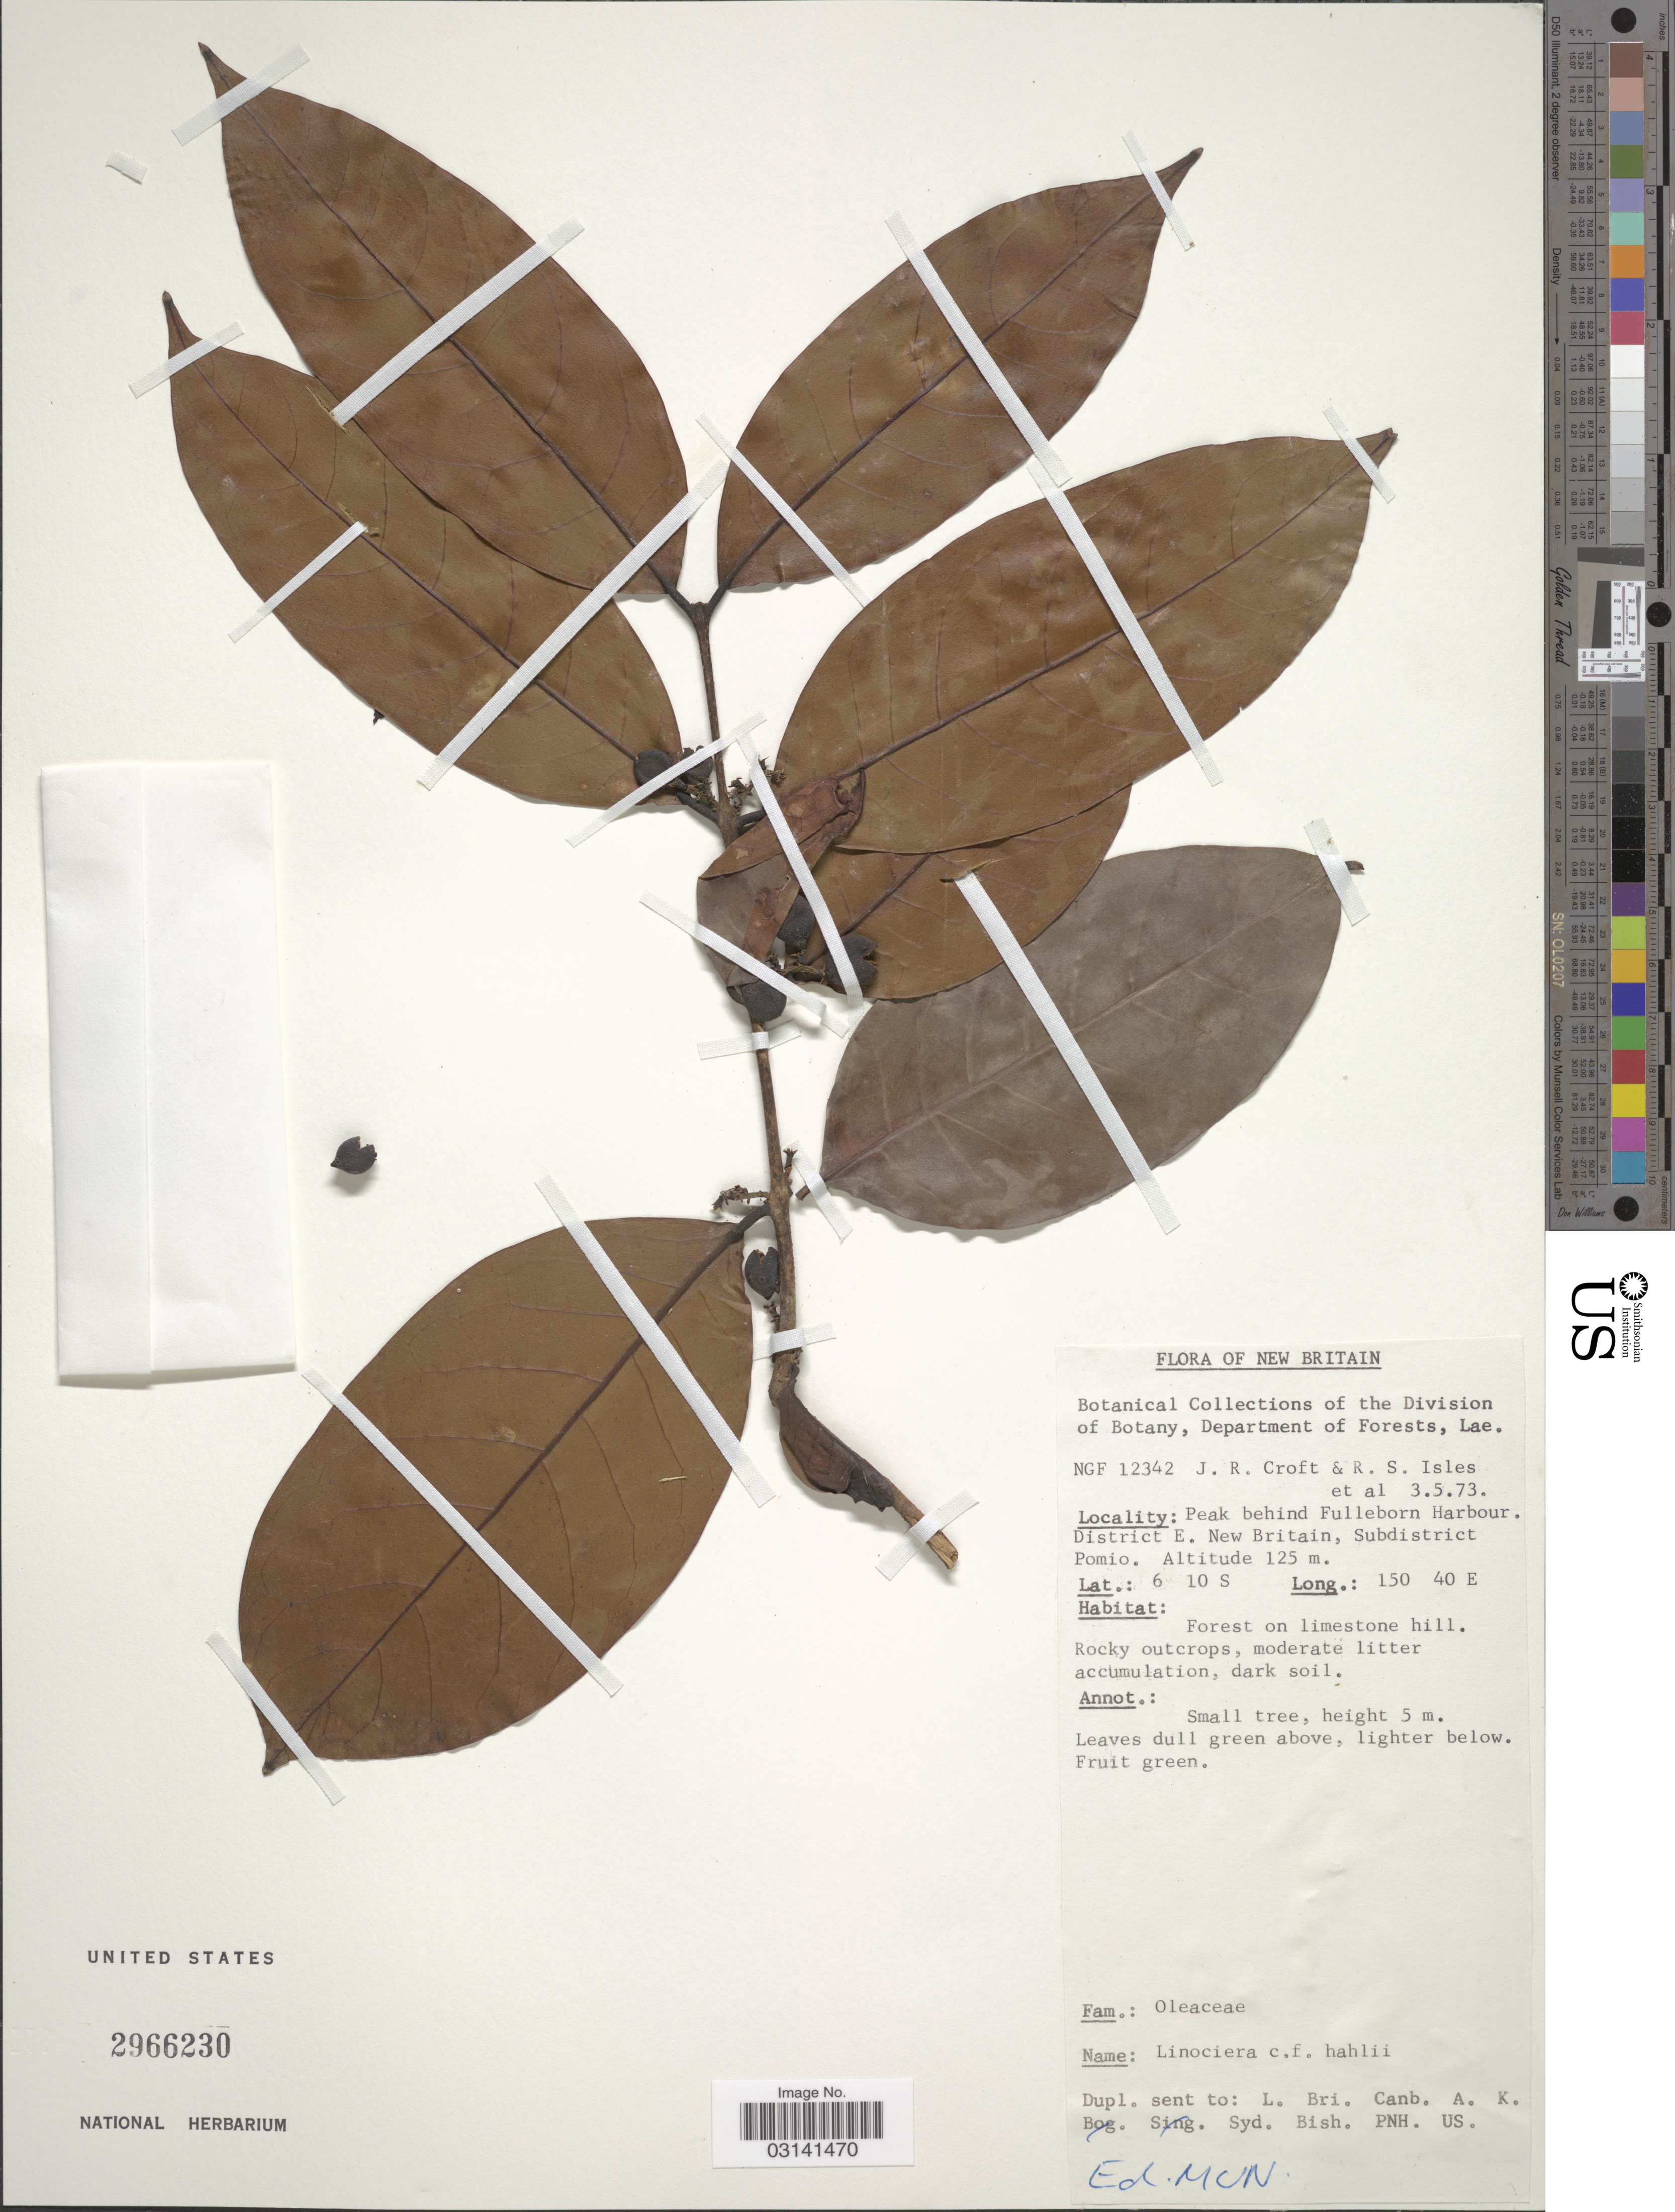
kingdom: Plantae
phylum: Tracheophyta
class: Magnoliopsida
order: Lamiales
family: Oleaceae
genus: Chionanthus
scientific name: Chionanthus hahlii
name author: (Rech.) Kiew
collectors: J. R. Croft, R. Isles & et al.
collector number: NGF 12342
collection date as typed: Transcribed d/m/y: 3/5/73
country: Papua New Guinea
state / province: East New Britain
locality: New Britain. Peak behind Fulleborn Harbour. District E. New Britain, Subdistrict Pomio.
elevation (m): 125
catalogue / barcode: US 2966230